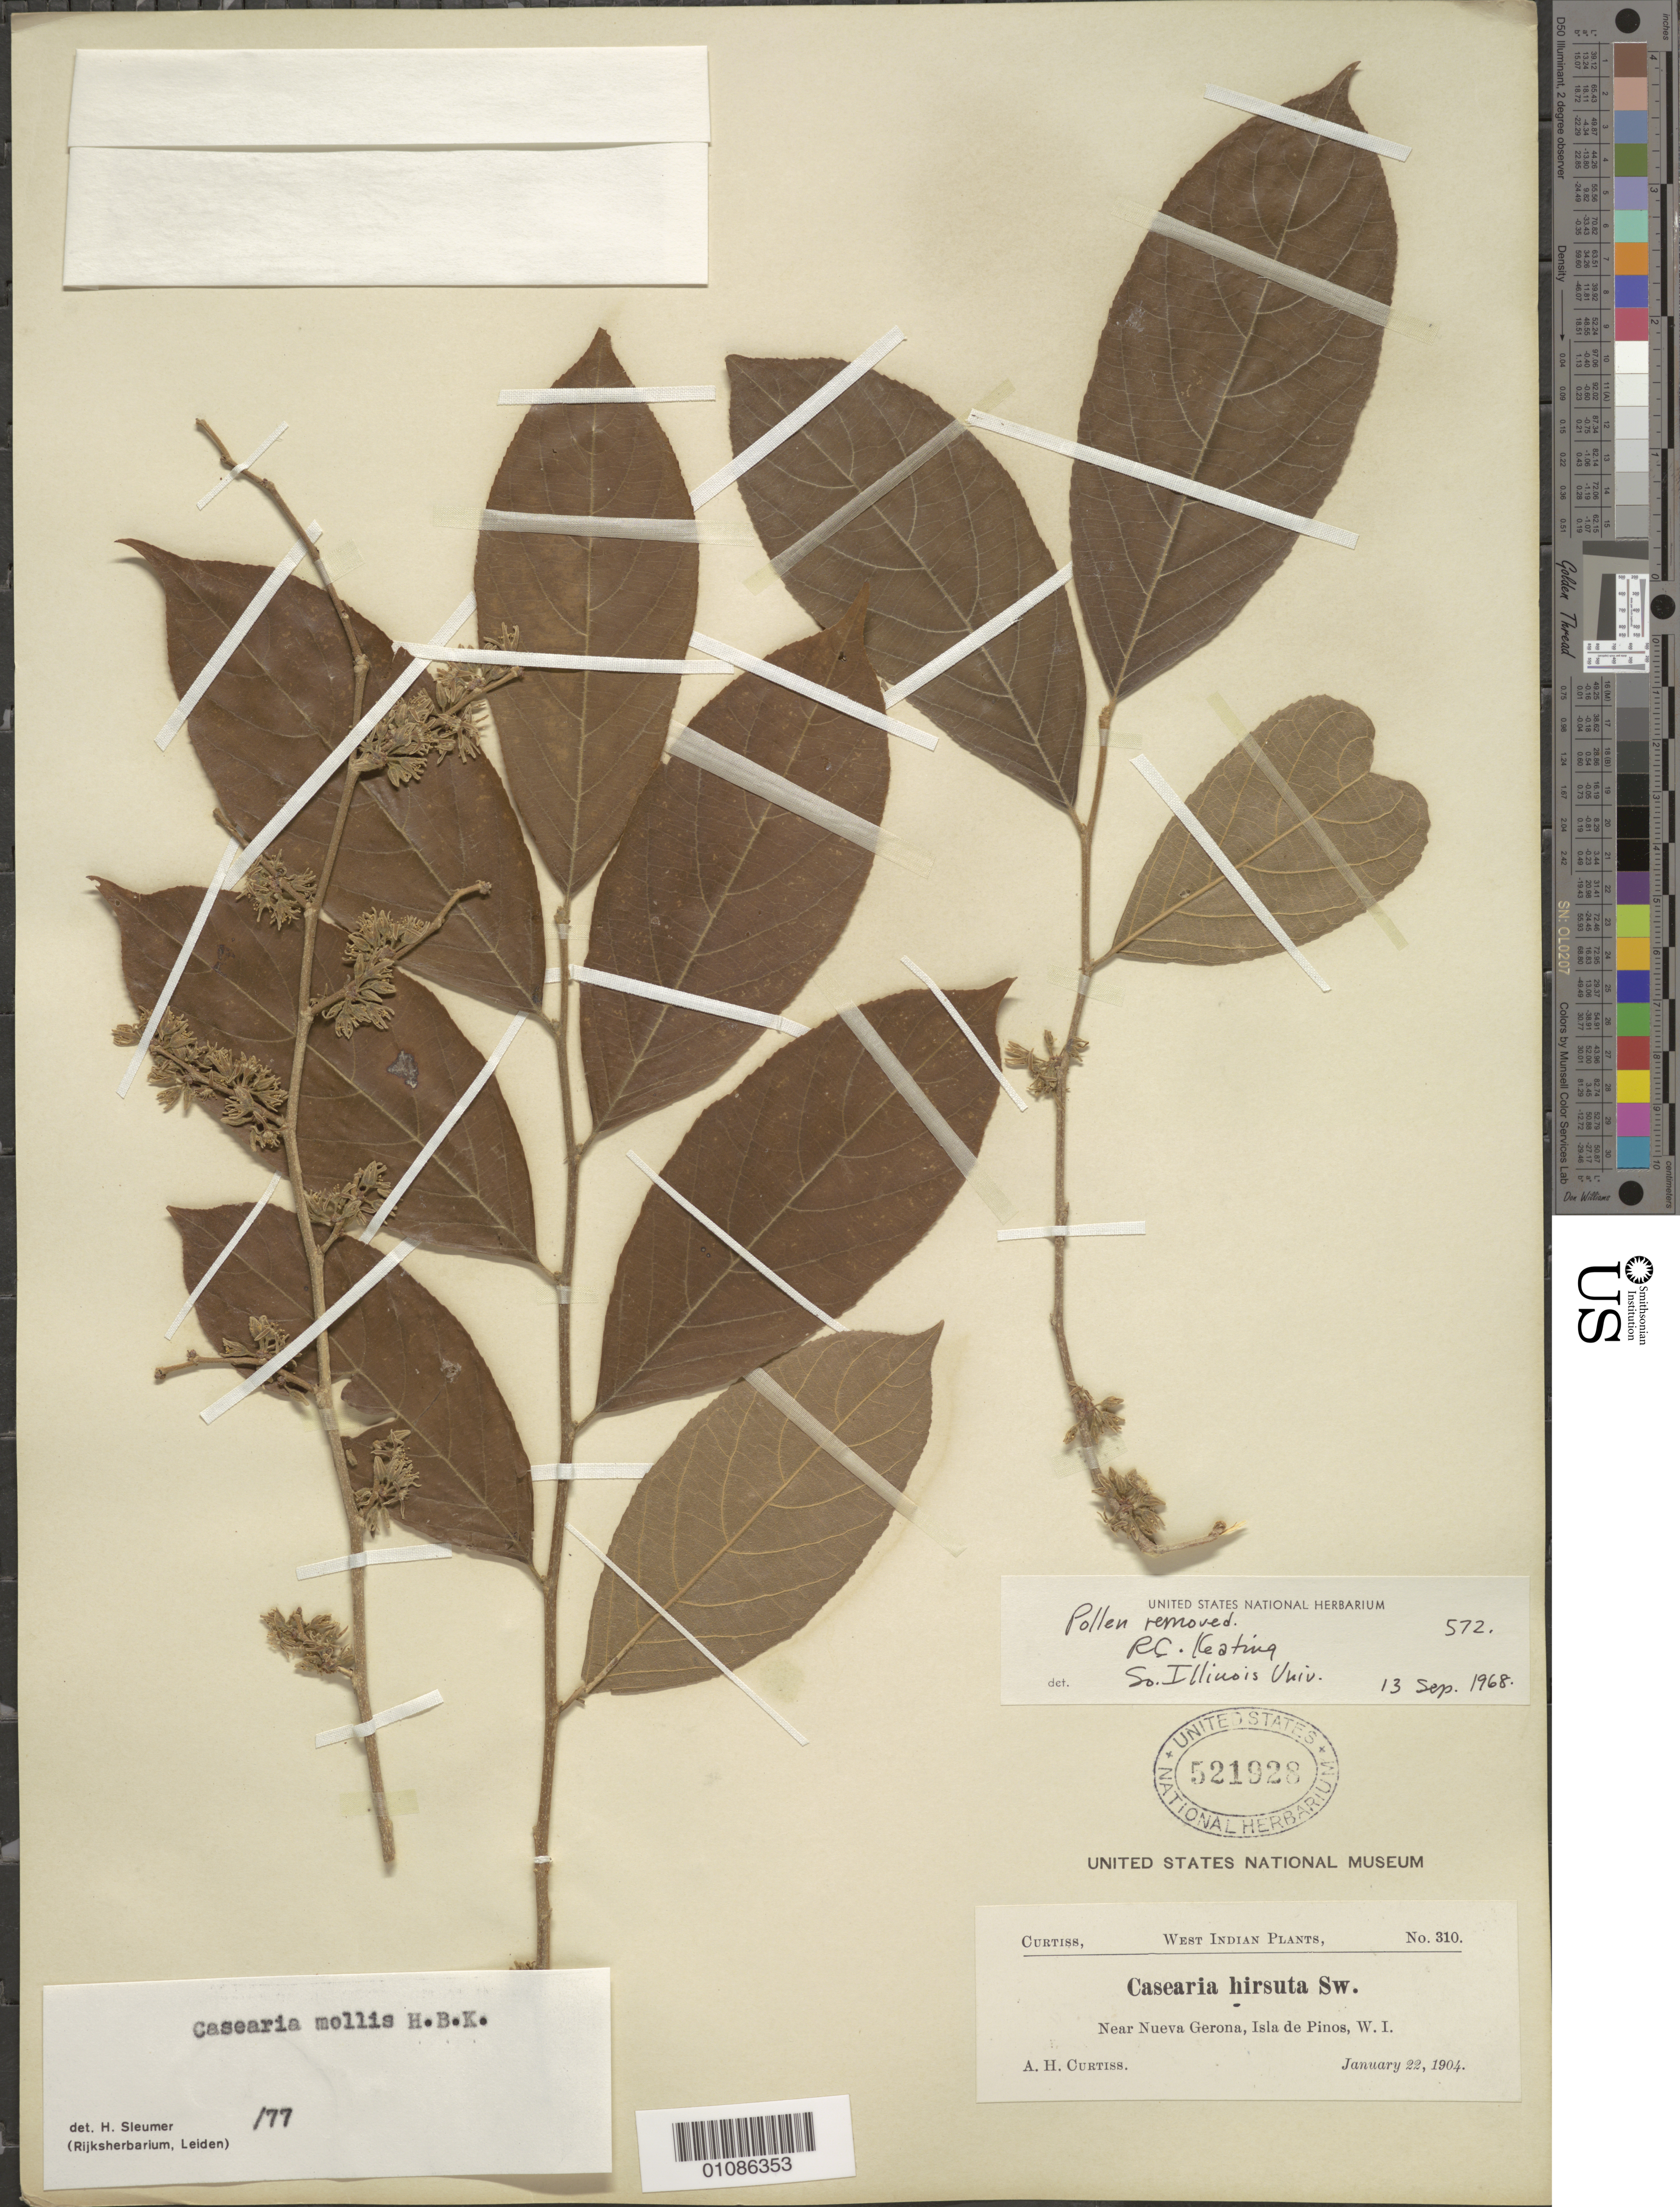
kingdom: Plantae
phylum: Tracheophyta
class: Magnoliopsida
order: Malpighiales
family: Salicaceae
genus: Casearia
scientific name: Casearia mollis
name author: Kunth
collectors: A. H. Curtiss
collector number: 310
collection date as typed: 22 Jan 1904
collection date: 1904-01-22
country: Cuba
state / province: Isla de La Juventud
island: Isla de la Juventud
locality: Isle of Pines, Near Nueva Gerona, Isle de Pinos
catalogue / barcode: US 521928